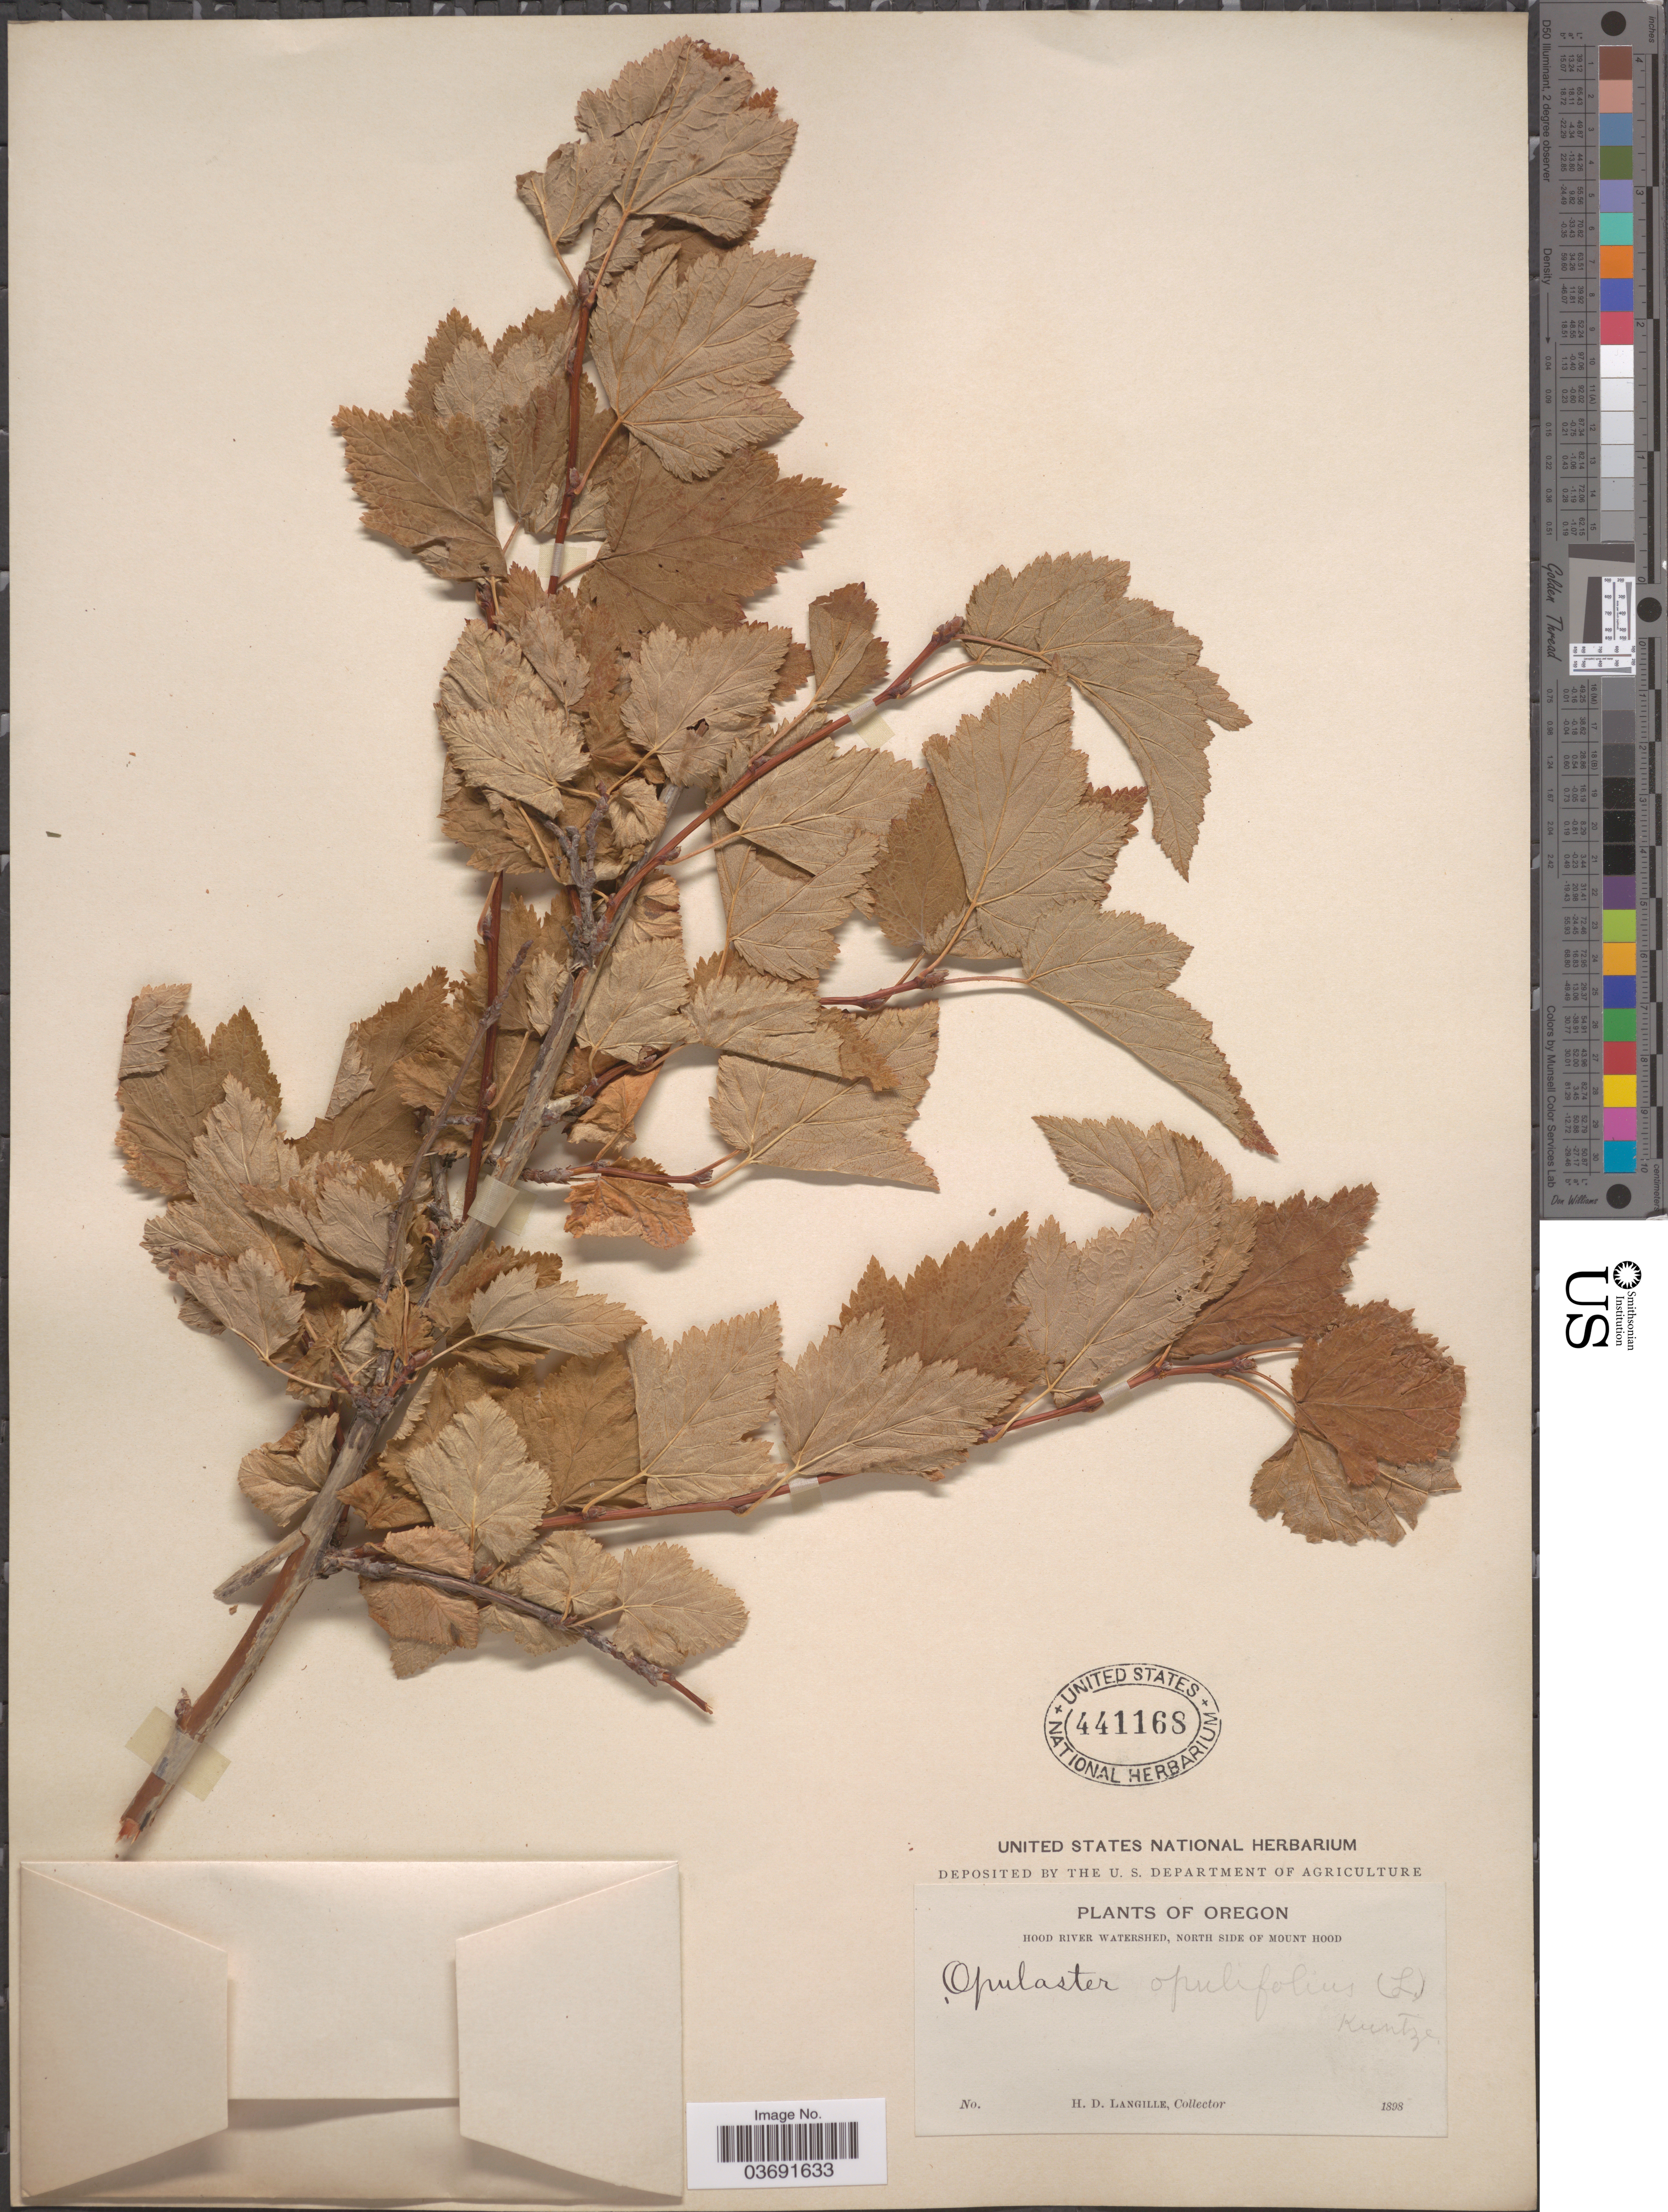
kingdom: Plantae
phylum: Tracheophyta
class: Magnoliopsida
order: Rosales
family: Rosaceae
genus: Physocarpus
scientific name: Physocarpus capitatus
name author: (Pursh) Kuntze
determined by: Strong, Mark T., (BOT), Smithsonian Institution - National Museum of Natural History (UNITED STATES)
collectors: H. Langille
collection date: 1898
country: United States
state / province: Oregon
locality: Hood River Watershed, North side of Mount Hood.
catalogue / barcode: US 441168